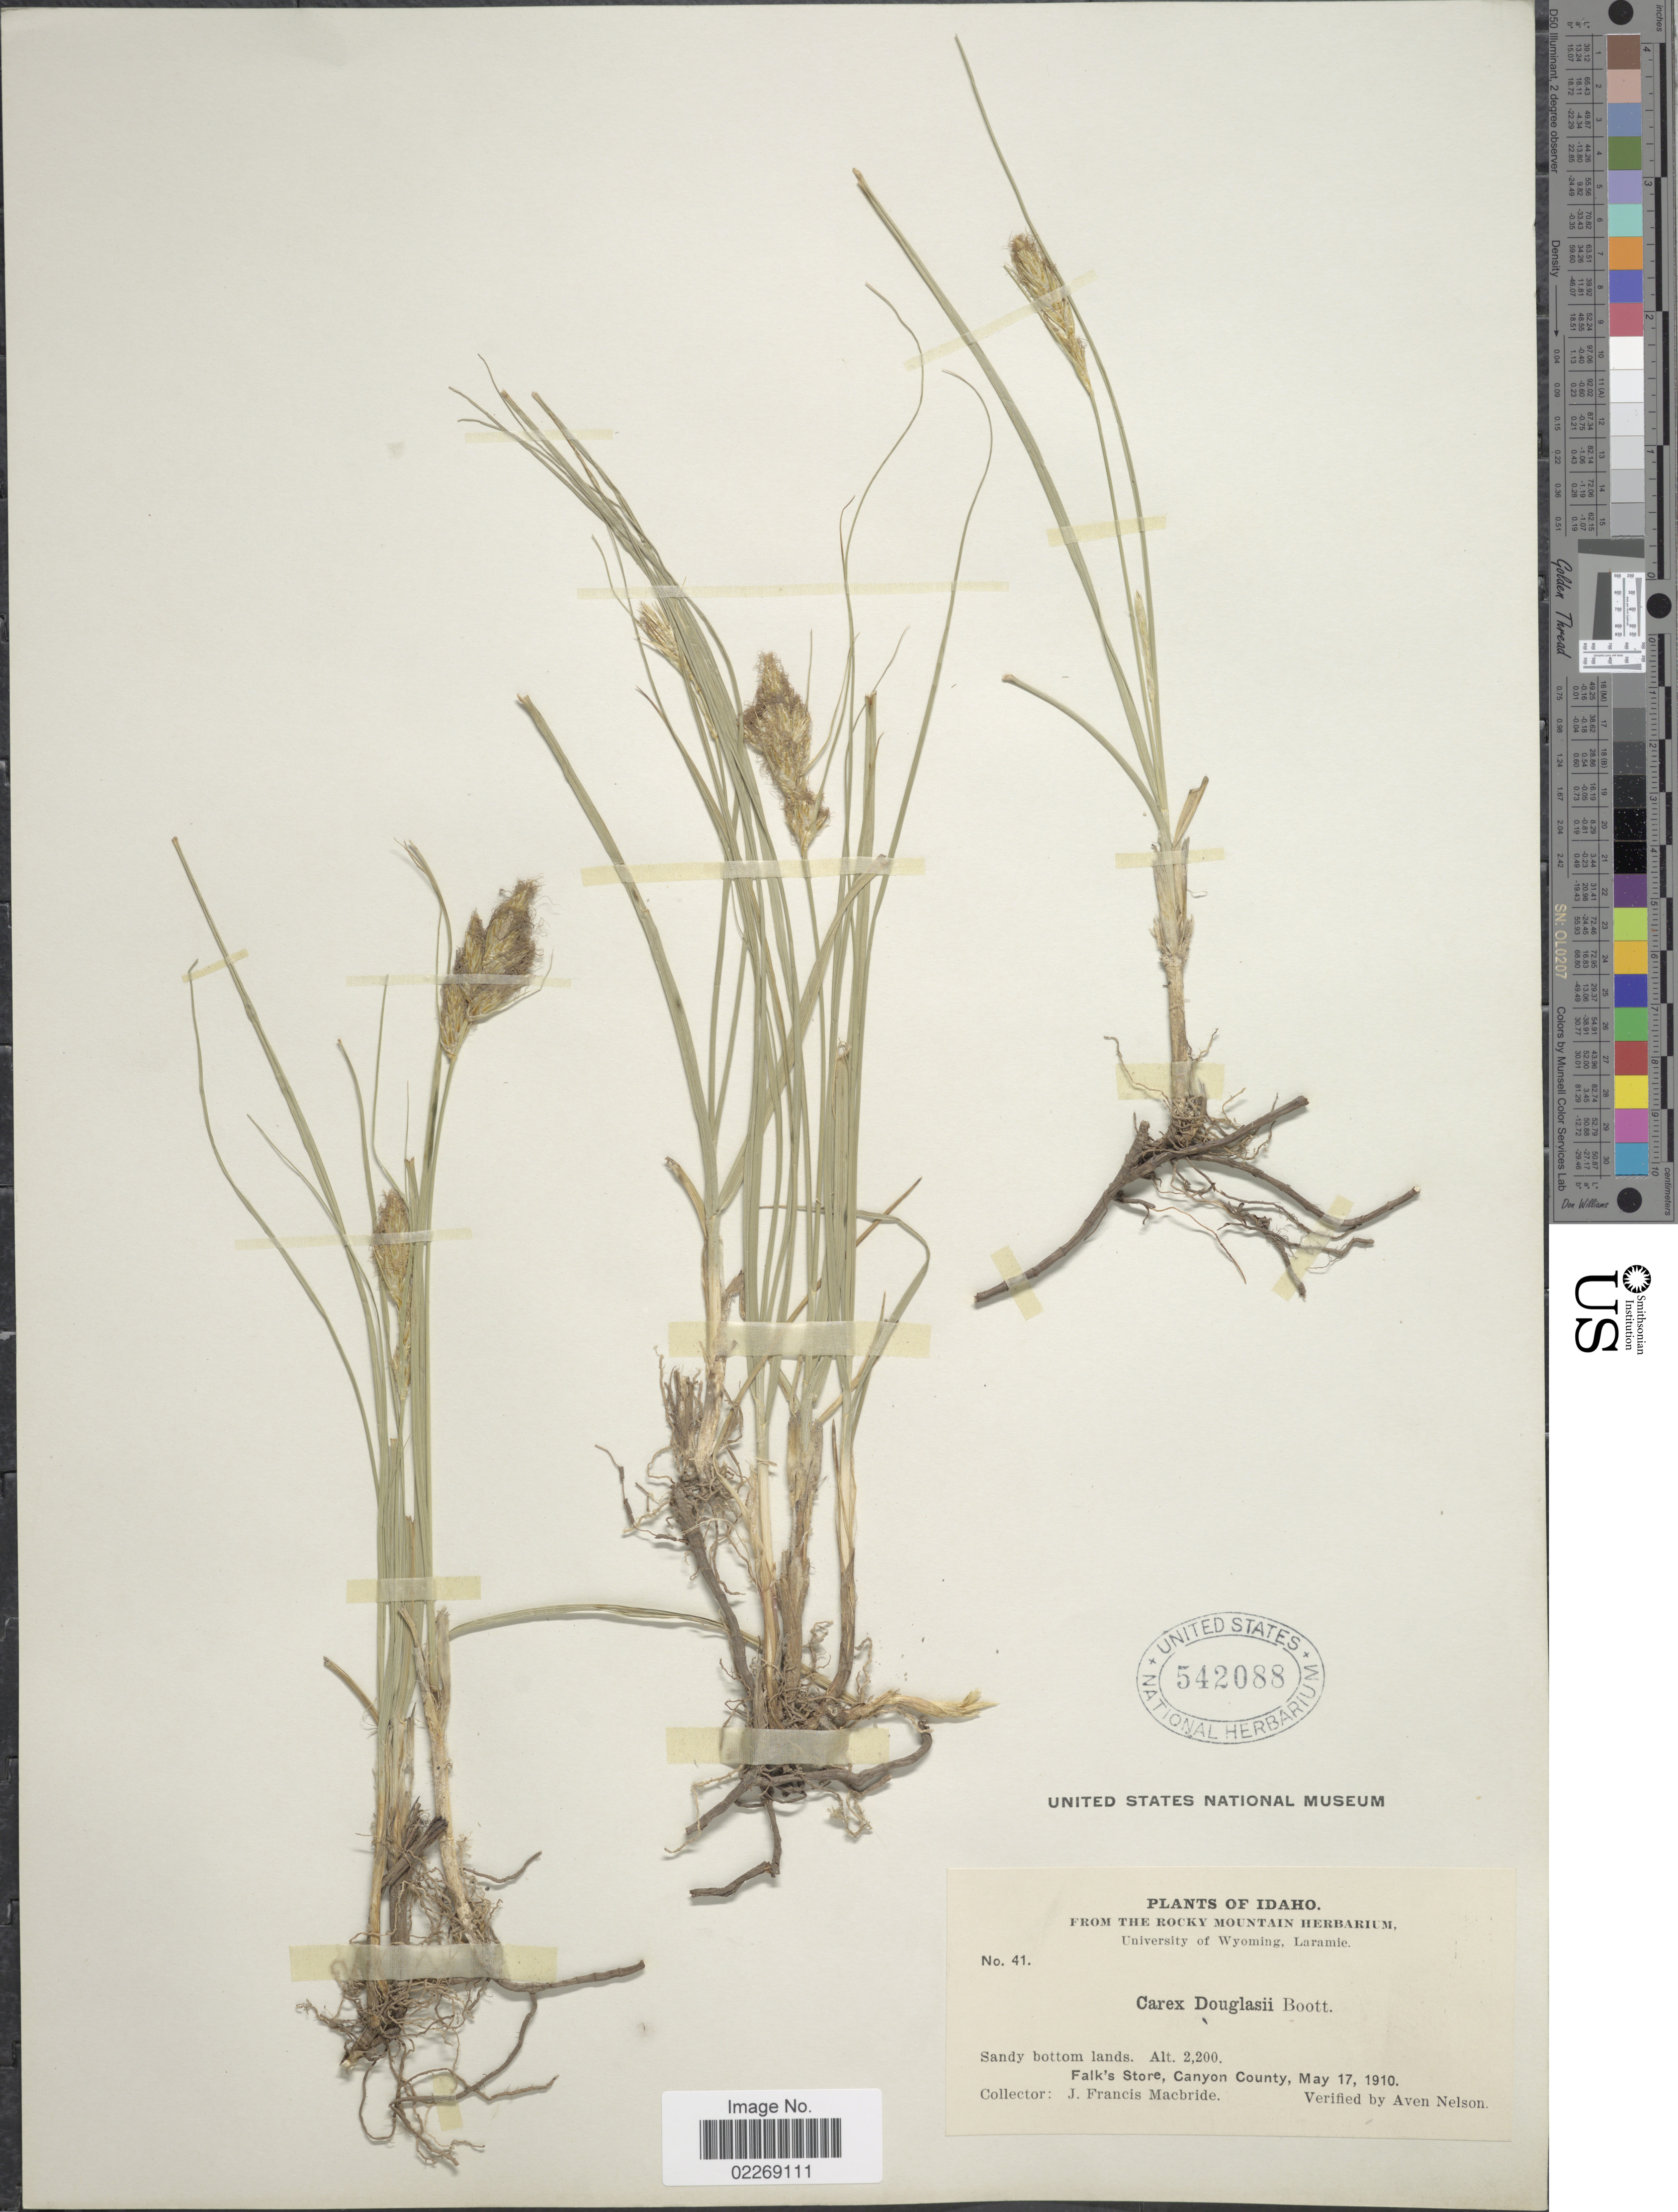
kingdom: Plantae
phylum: Tracheophyta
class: Liliopsida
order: Poales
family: Cyperaceae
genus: Carex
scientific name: Carex douglasii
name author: Boott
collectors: J. F. Macbride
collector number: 41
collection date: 1910-05-17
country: United States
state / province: Idaho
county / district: Canyon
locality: Falk's Store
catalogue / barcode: US 542088